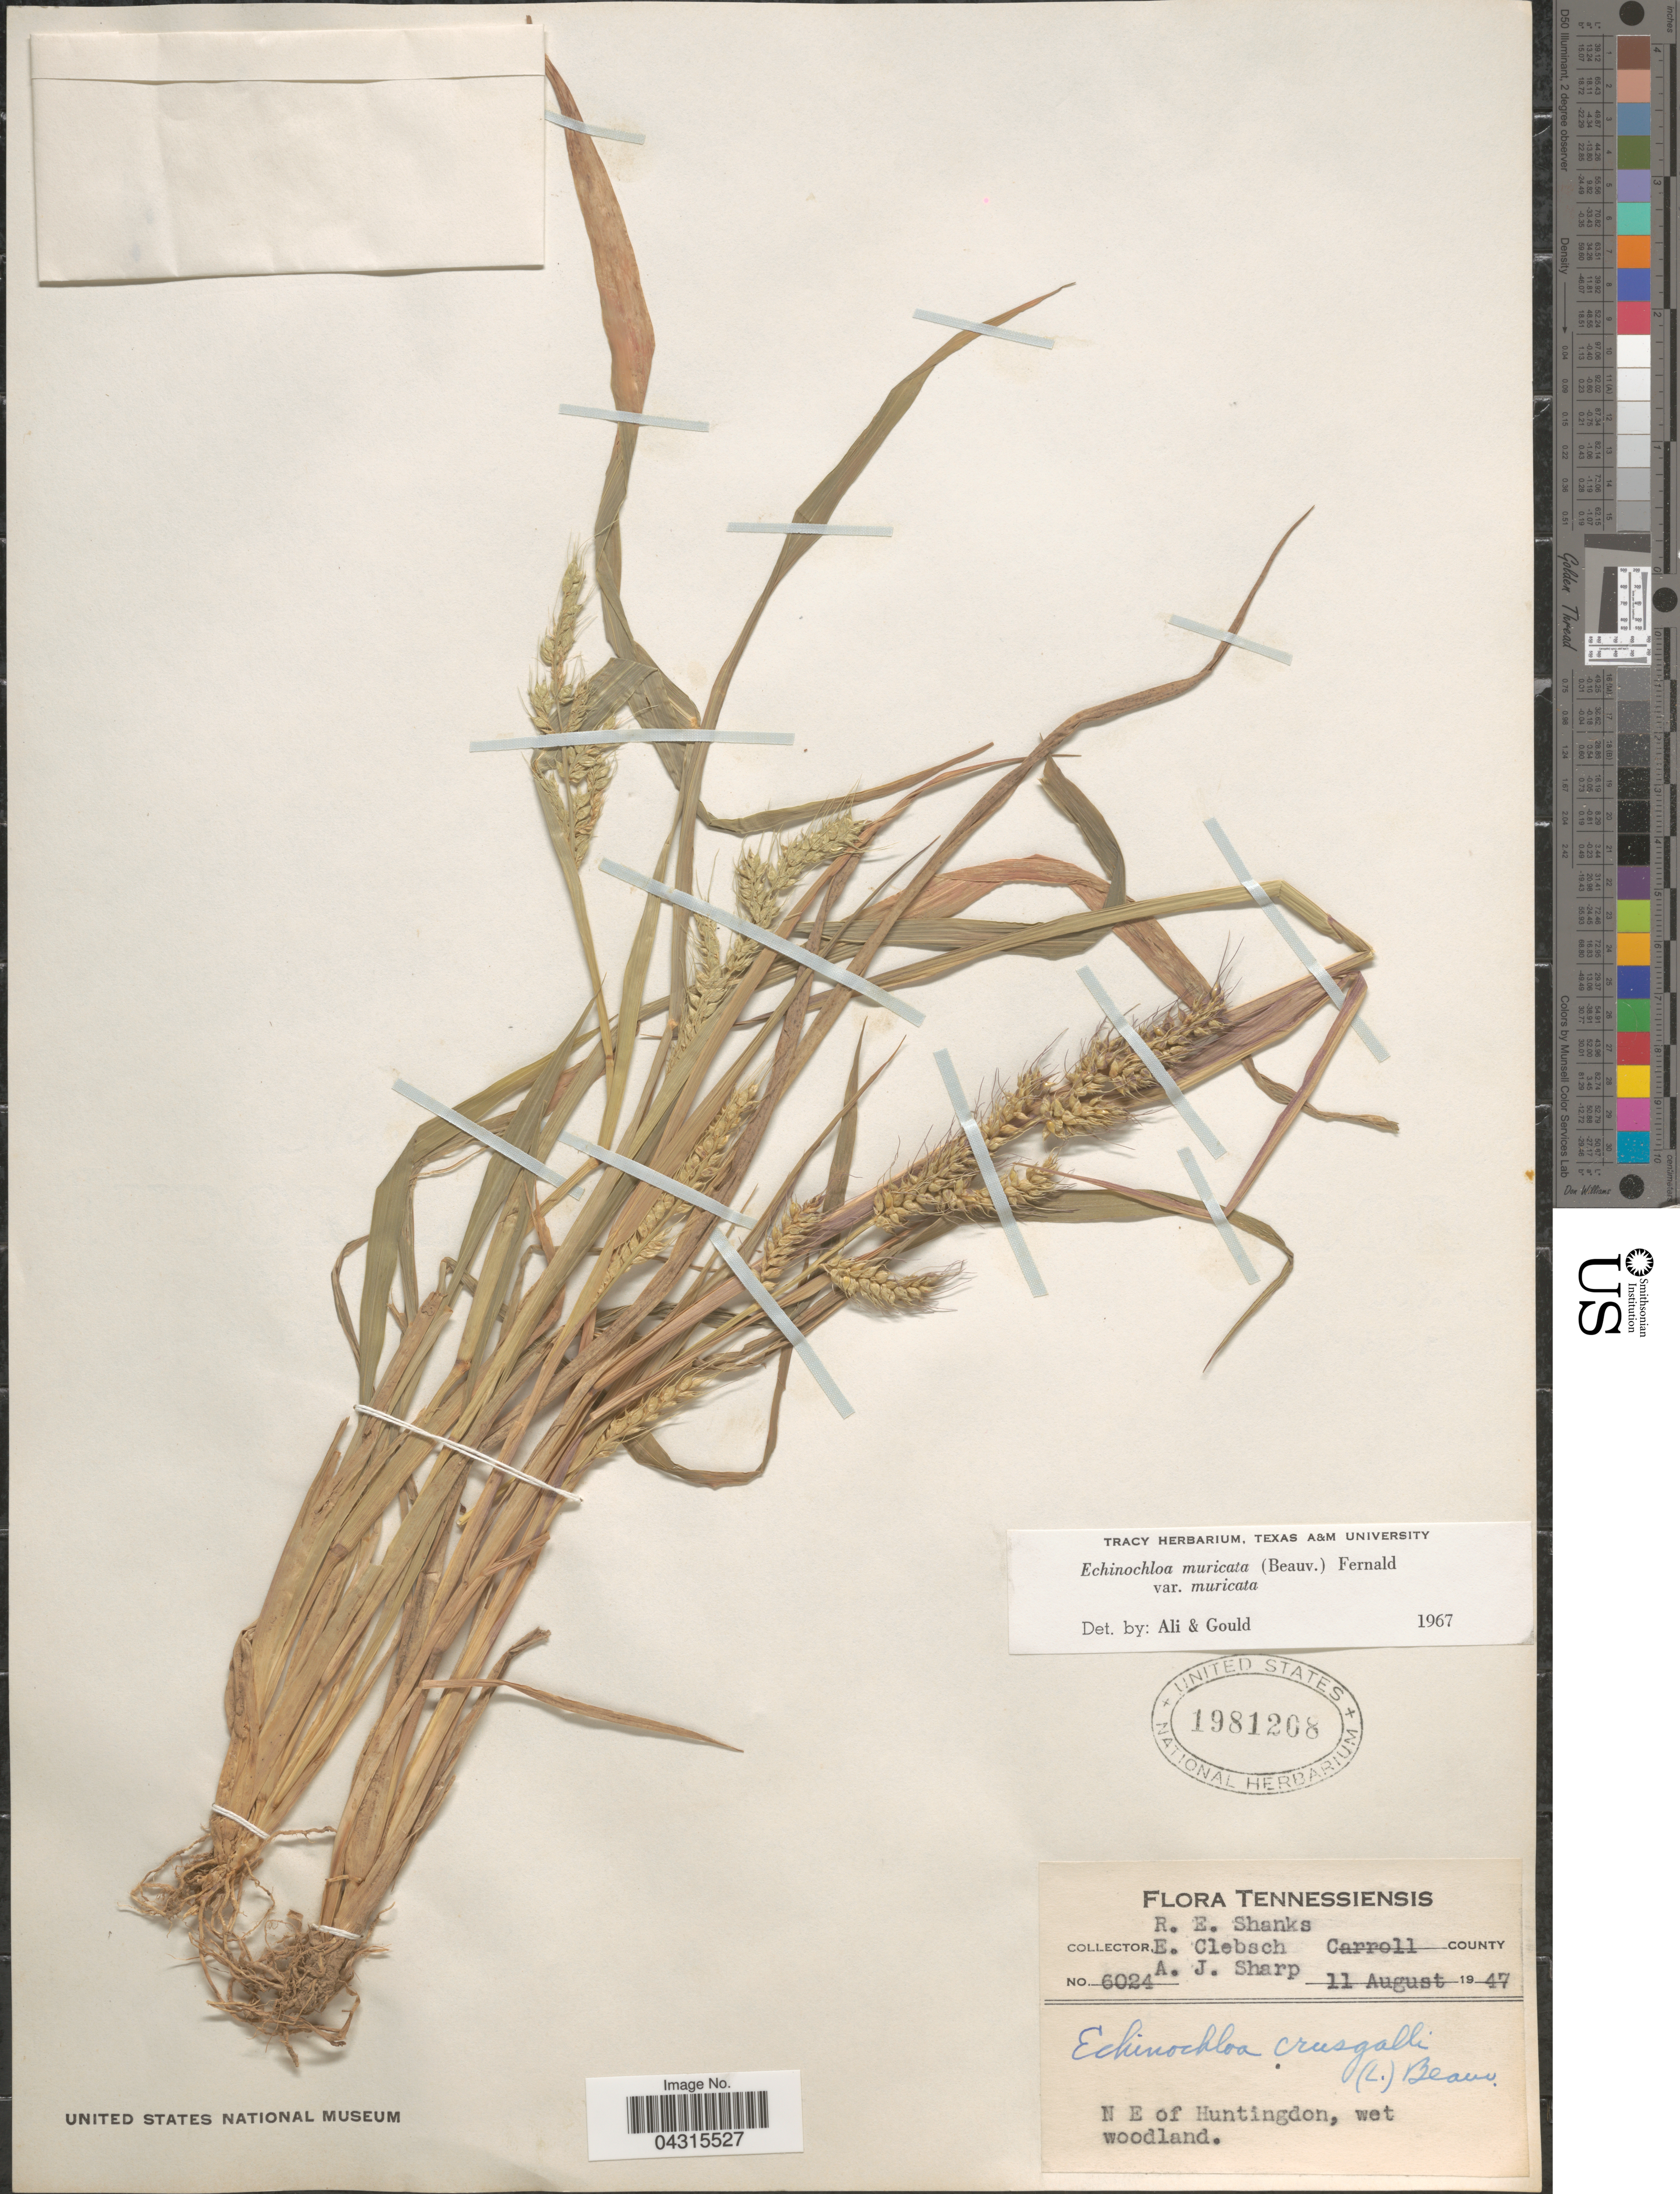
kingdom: Plantae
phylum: Tracheophyta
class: Liliopsida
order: Poales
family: Poaceae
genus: Echinochloa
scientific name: Echinochloa muricata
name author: (P. Beauv.) Fernald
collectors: R. Shanks, E. Clebsch & A. J. Sharp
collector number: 6024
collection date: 1947-08-11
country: United States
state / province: Tennessee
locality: Carroll County. N E of Huntingdon, wet woodland.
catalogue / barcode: US 1981208